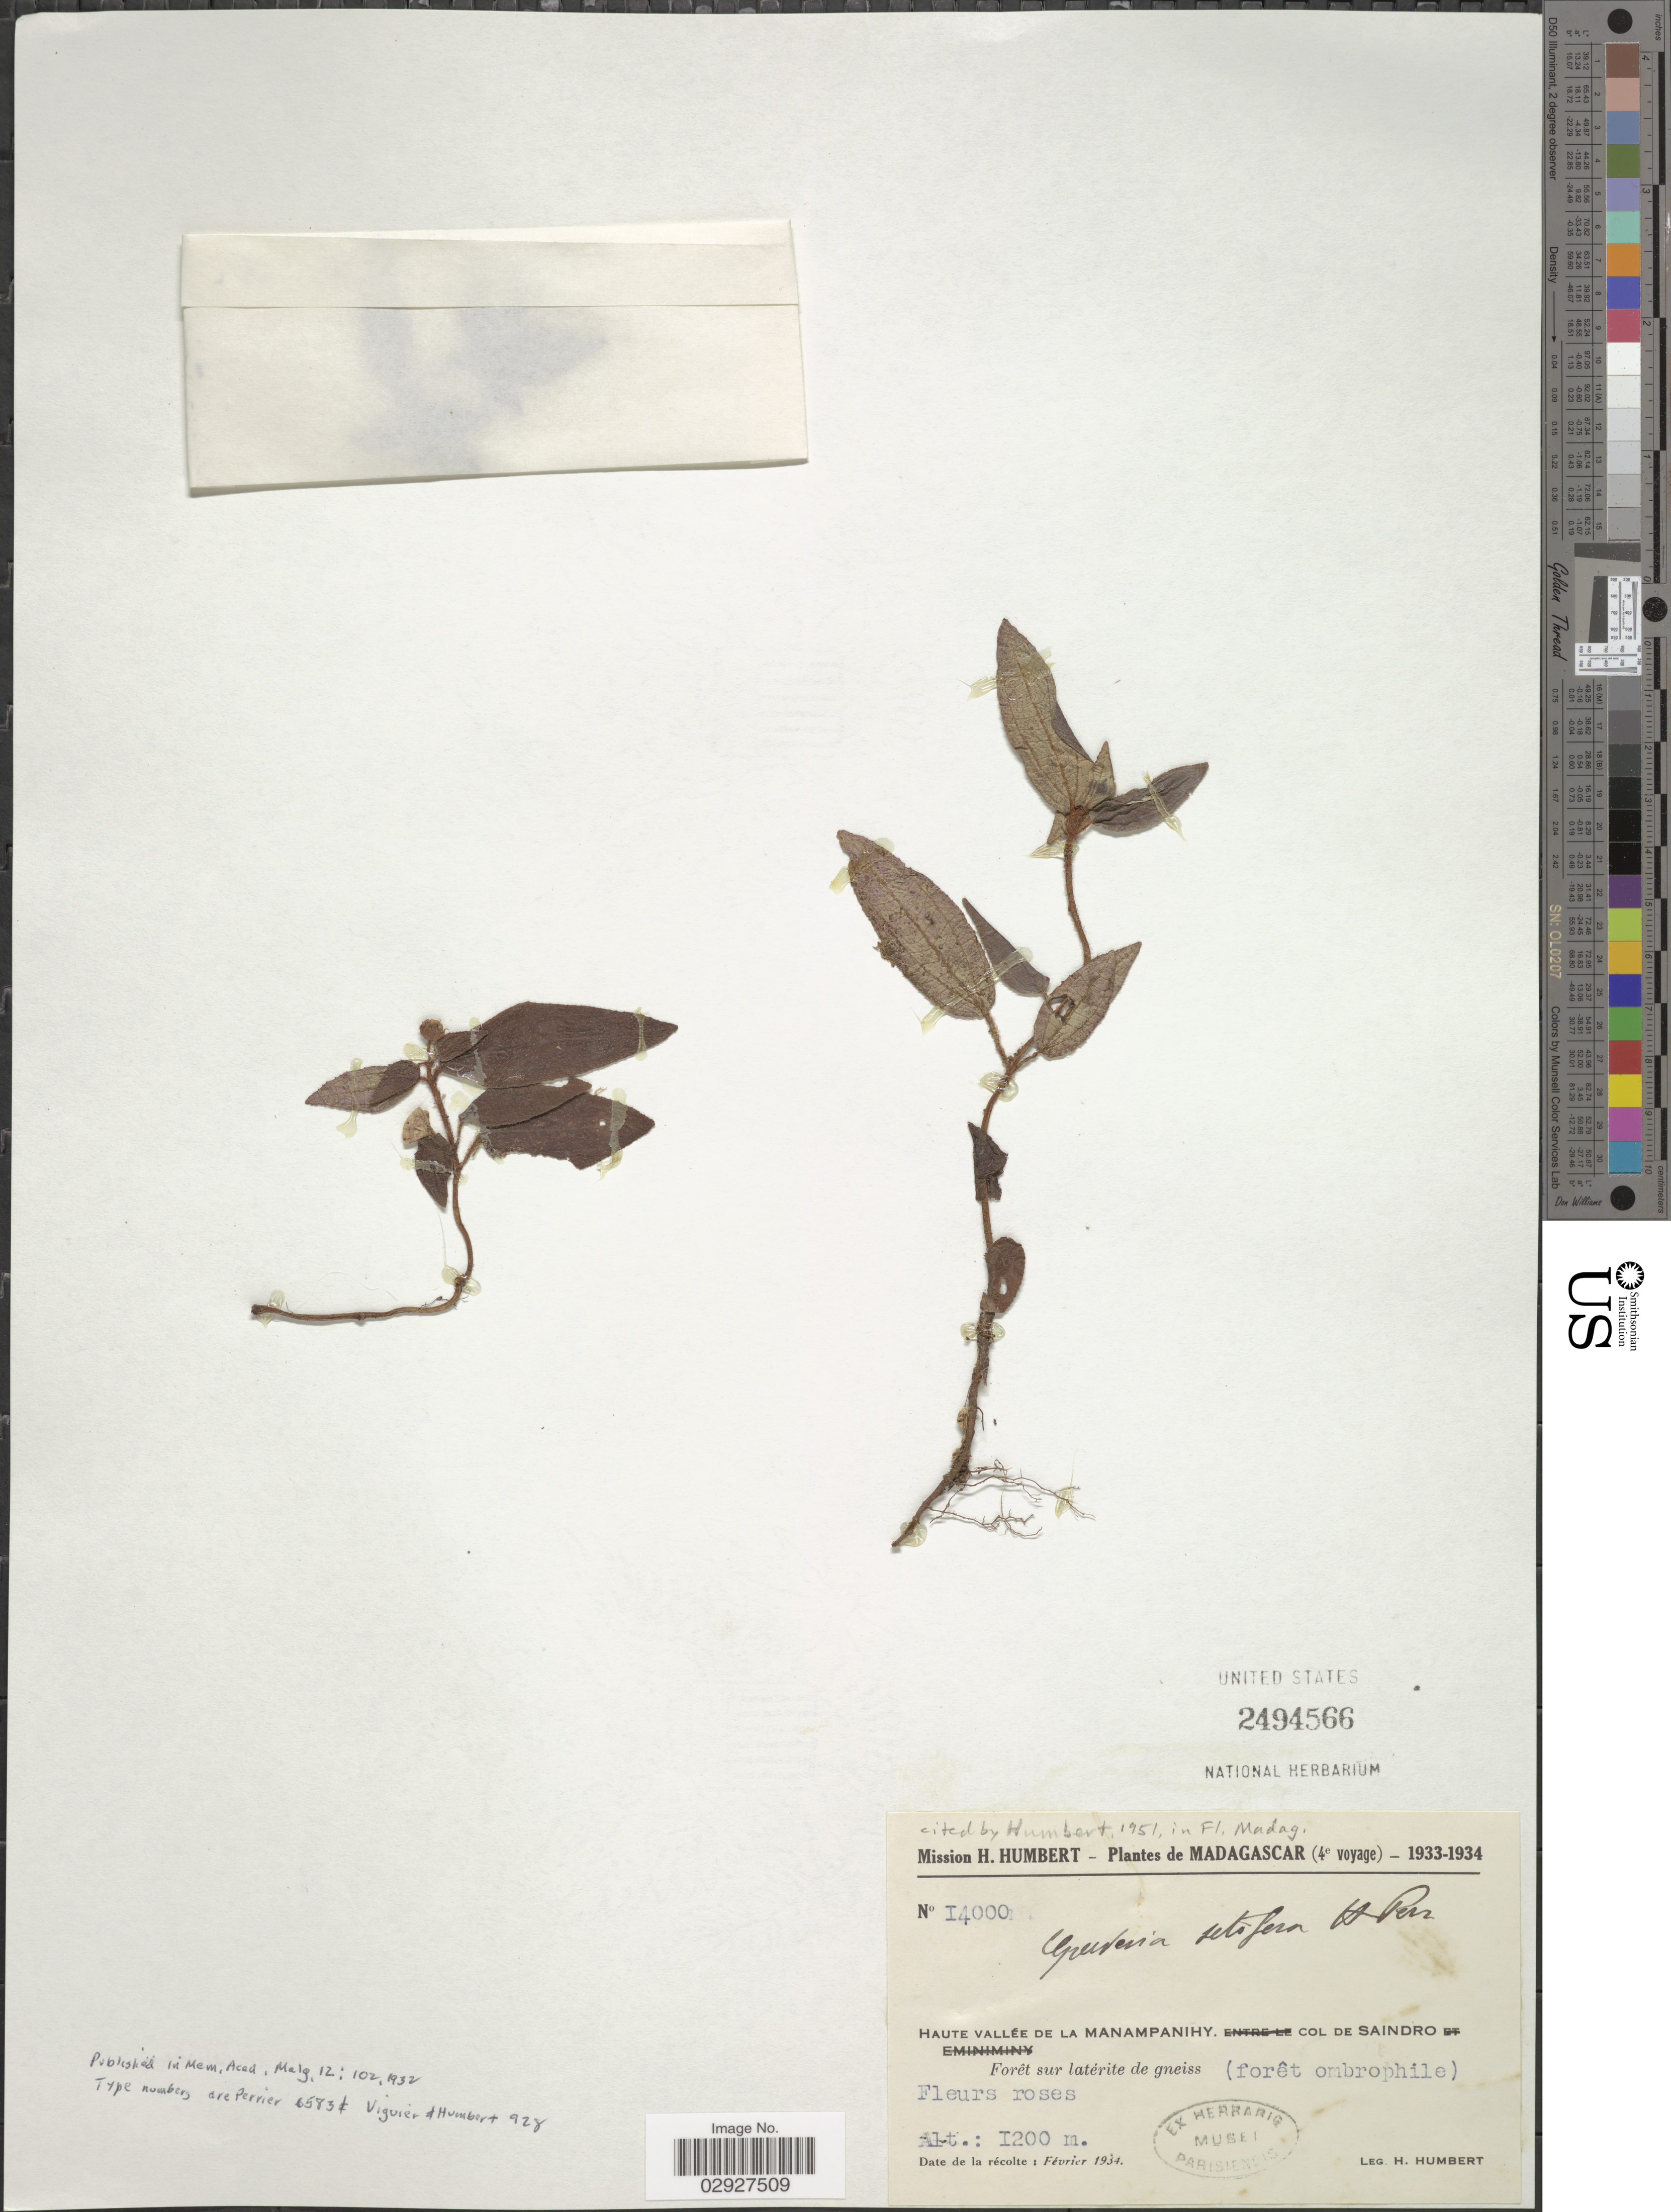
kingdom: Plantae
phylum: Tracheophyta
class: Magnoliopsida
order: Myrtales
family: Melastomataceae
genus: Gravesia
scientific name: Gravesia setifera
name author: H. Perrier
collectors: H. Humbert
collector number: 14000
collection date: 1934-02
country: Madagascar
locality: Haute vallée de la Manampanihy, Col de Saindro.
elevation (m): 1200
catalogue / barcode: US 2494566